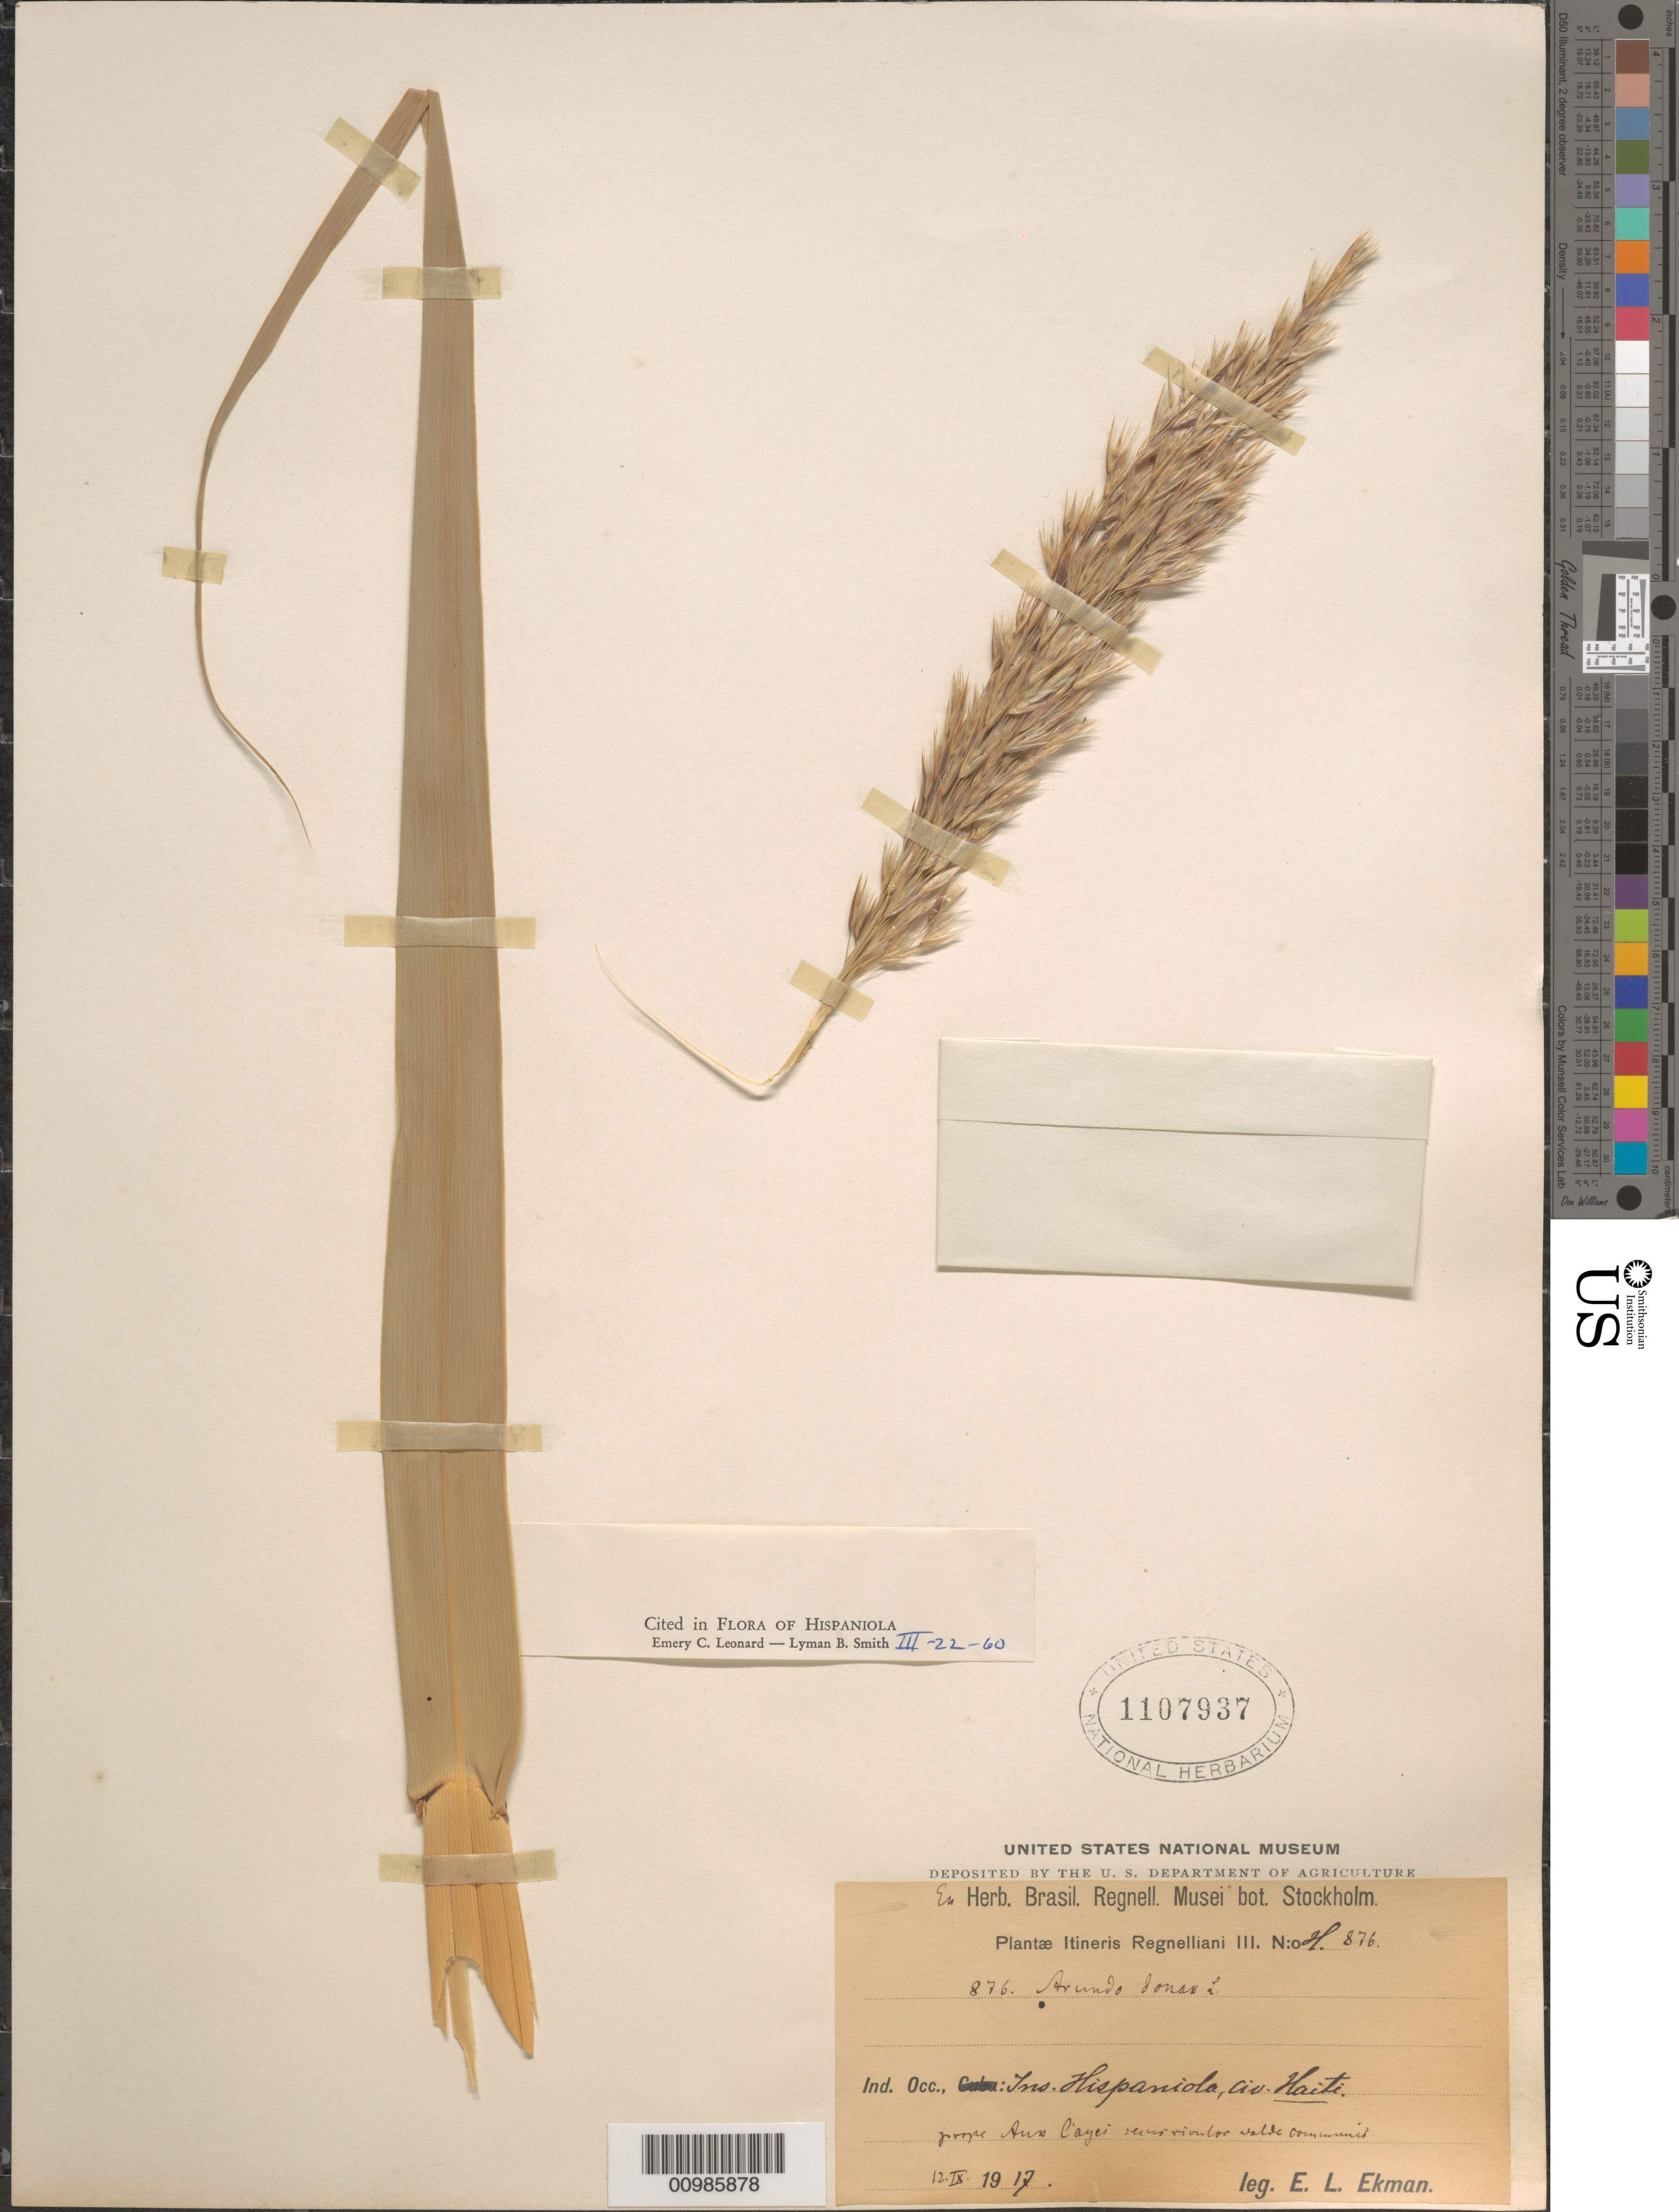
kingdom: Plantae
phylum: Tracheophyta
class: Liliopsida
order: Poales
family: Poaceae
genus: Arundo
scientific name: Arundo donax f. donax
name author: L.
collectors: E. L. Ekman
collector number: H 876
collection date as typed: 12 Sep 1917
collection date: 1917-09-12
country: Haiti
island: Hispaniola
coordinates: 0 N, 0 E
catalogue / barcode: US 1107937